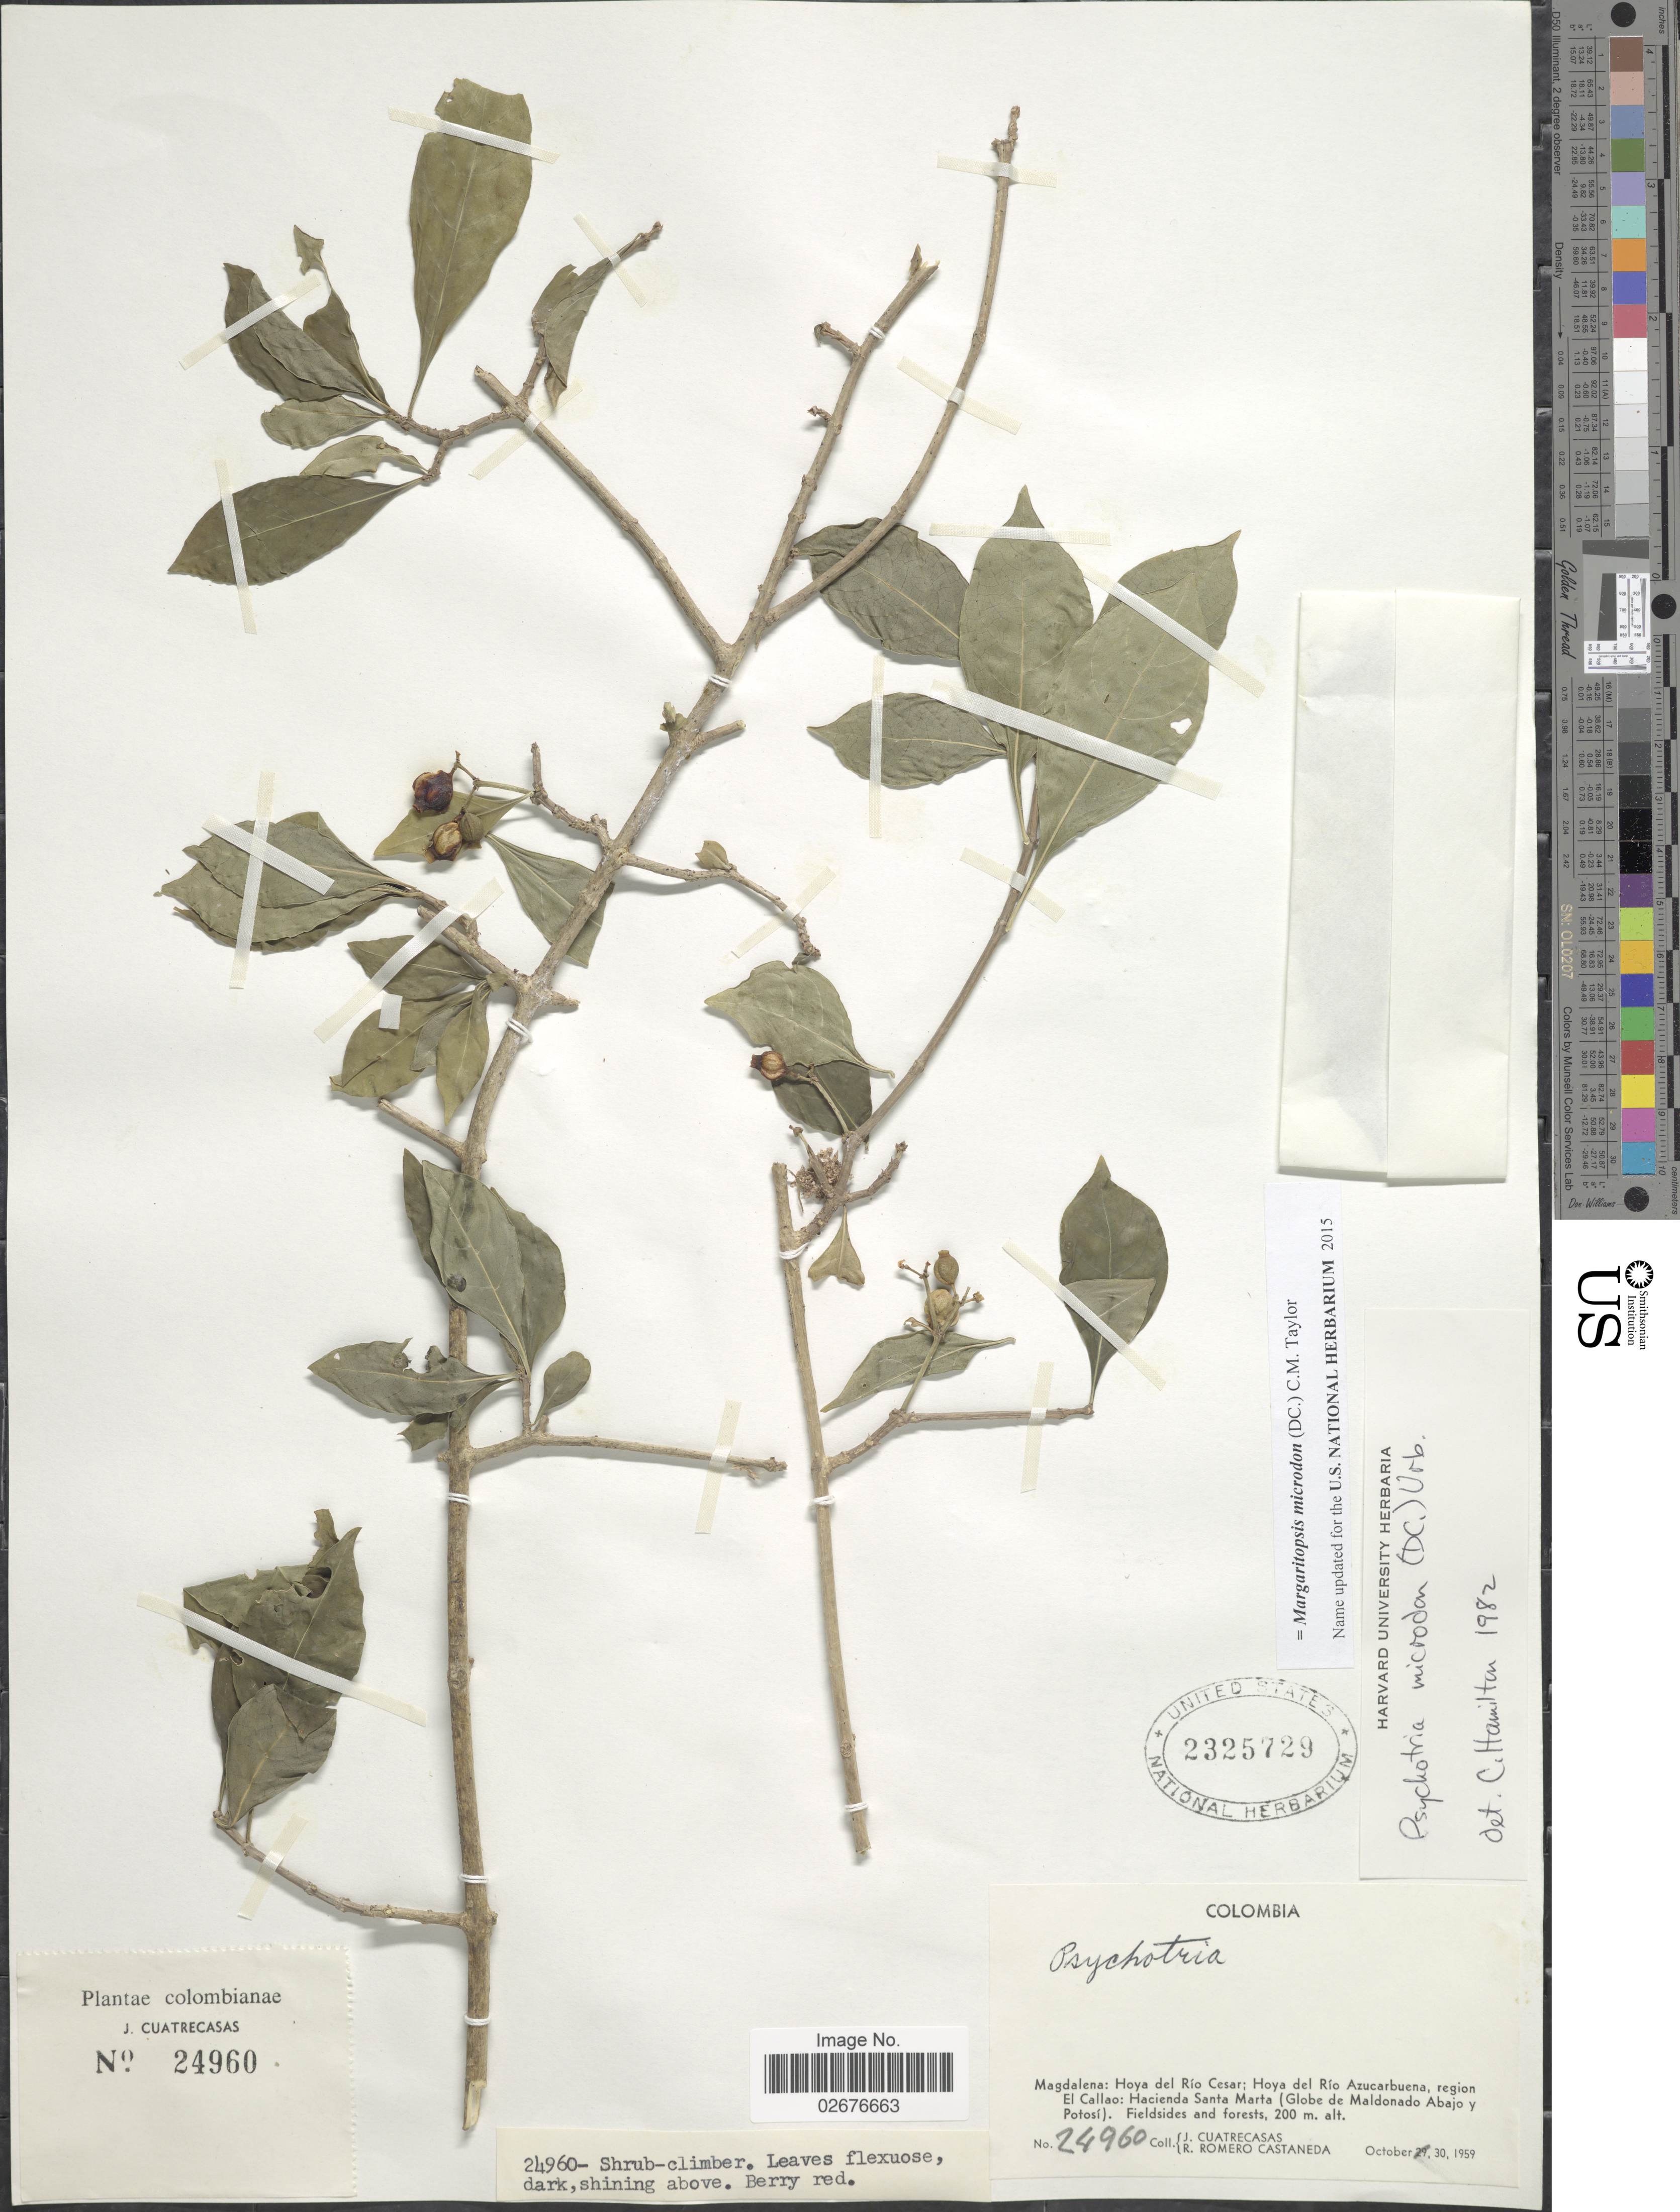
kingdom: Plantae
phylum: Tracheophyta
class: Magnoliopsida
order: Gentianales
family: Rubiaceae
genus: Margaritopsis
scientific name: Margaritopsis microdon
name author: (DC.) C.M. Taylor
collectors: J. Cuatrecasas & R. Romero Castañeda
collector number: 24960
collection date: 1959-10-30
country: Colombia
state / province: Magdalena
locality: Hoya del Rio Cesar; Hoya del Rio Azucarbuena, region El Callao: Hacienda Santa Marta (Globe de Maldonado Abajo y Potosi)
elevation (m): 200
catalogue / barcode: US 2325729